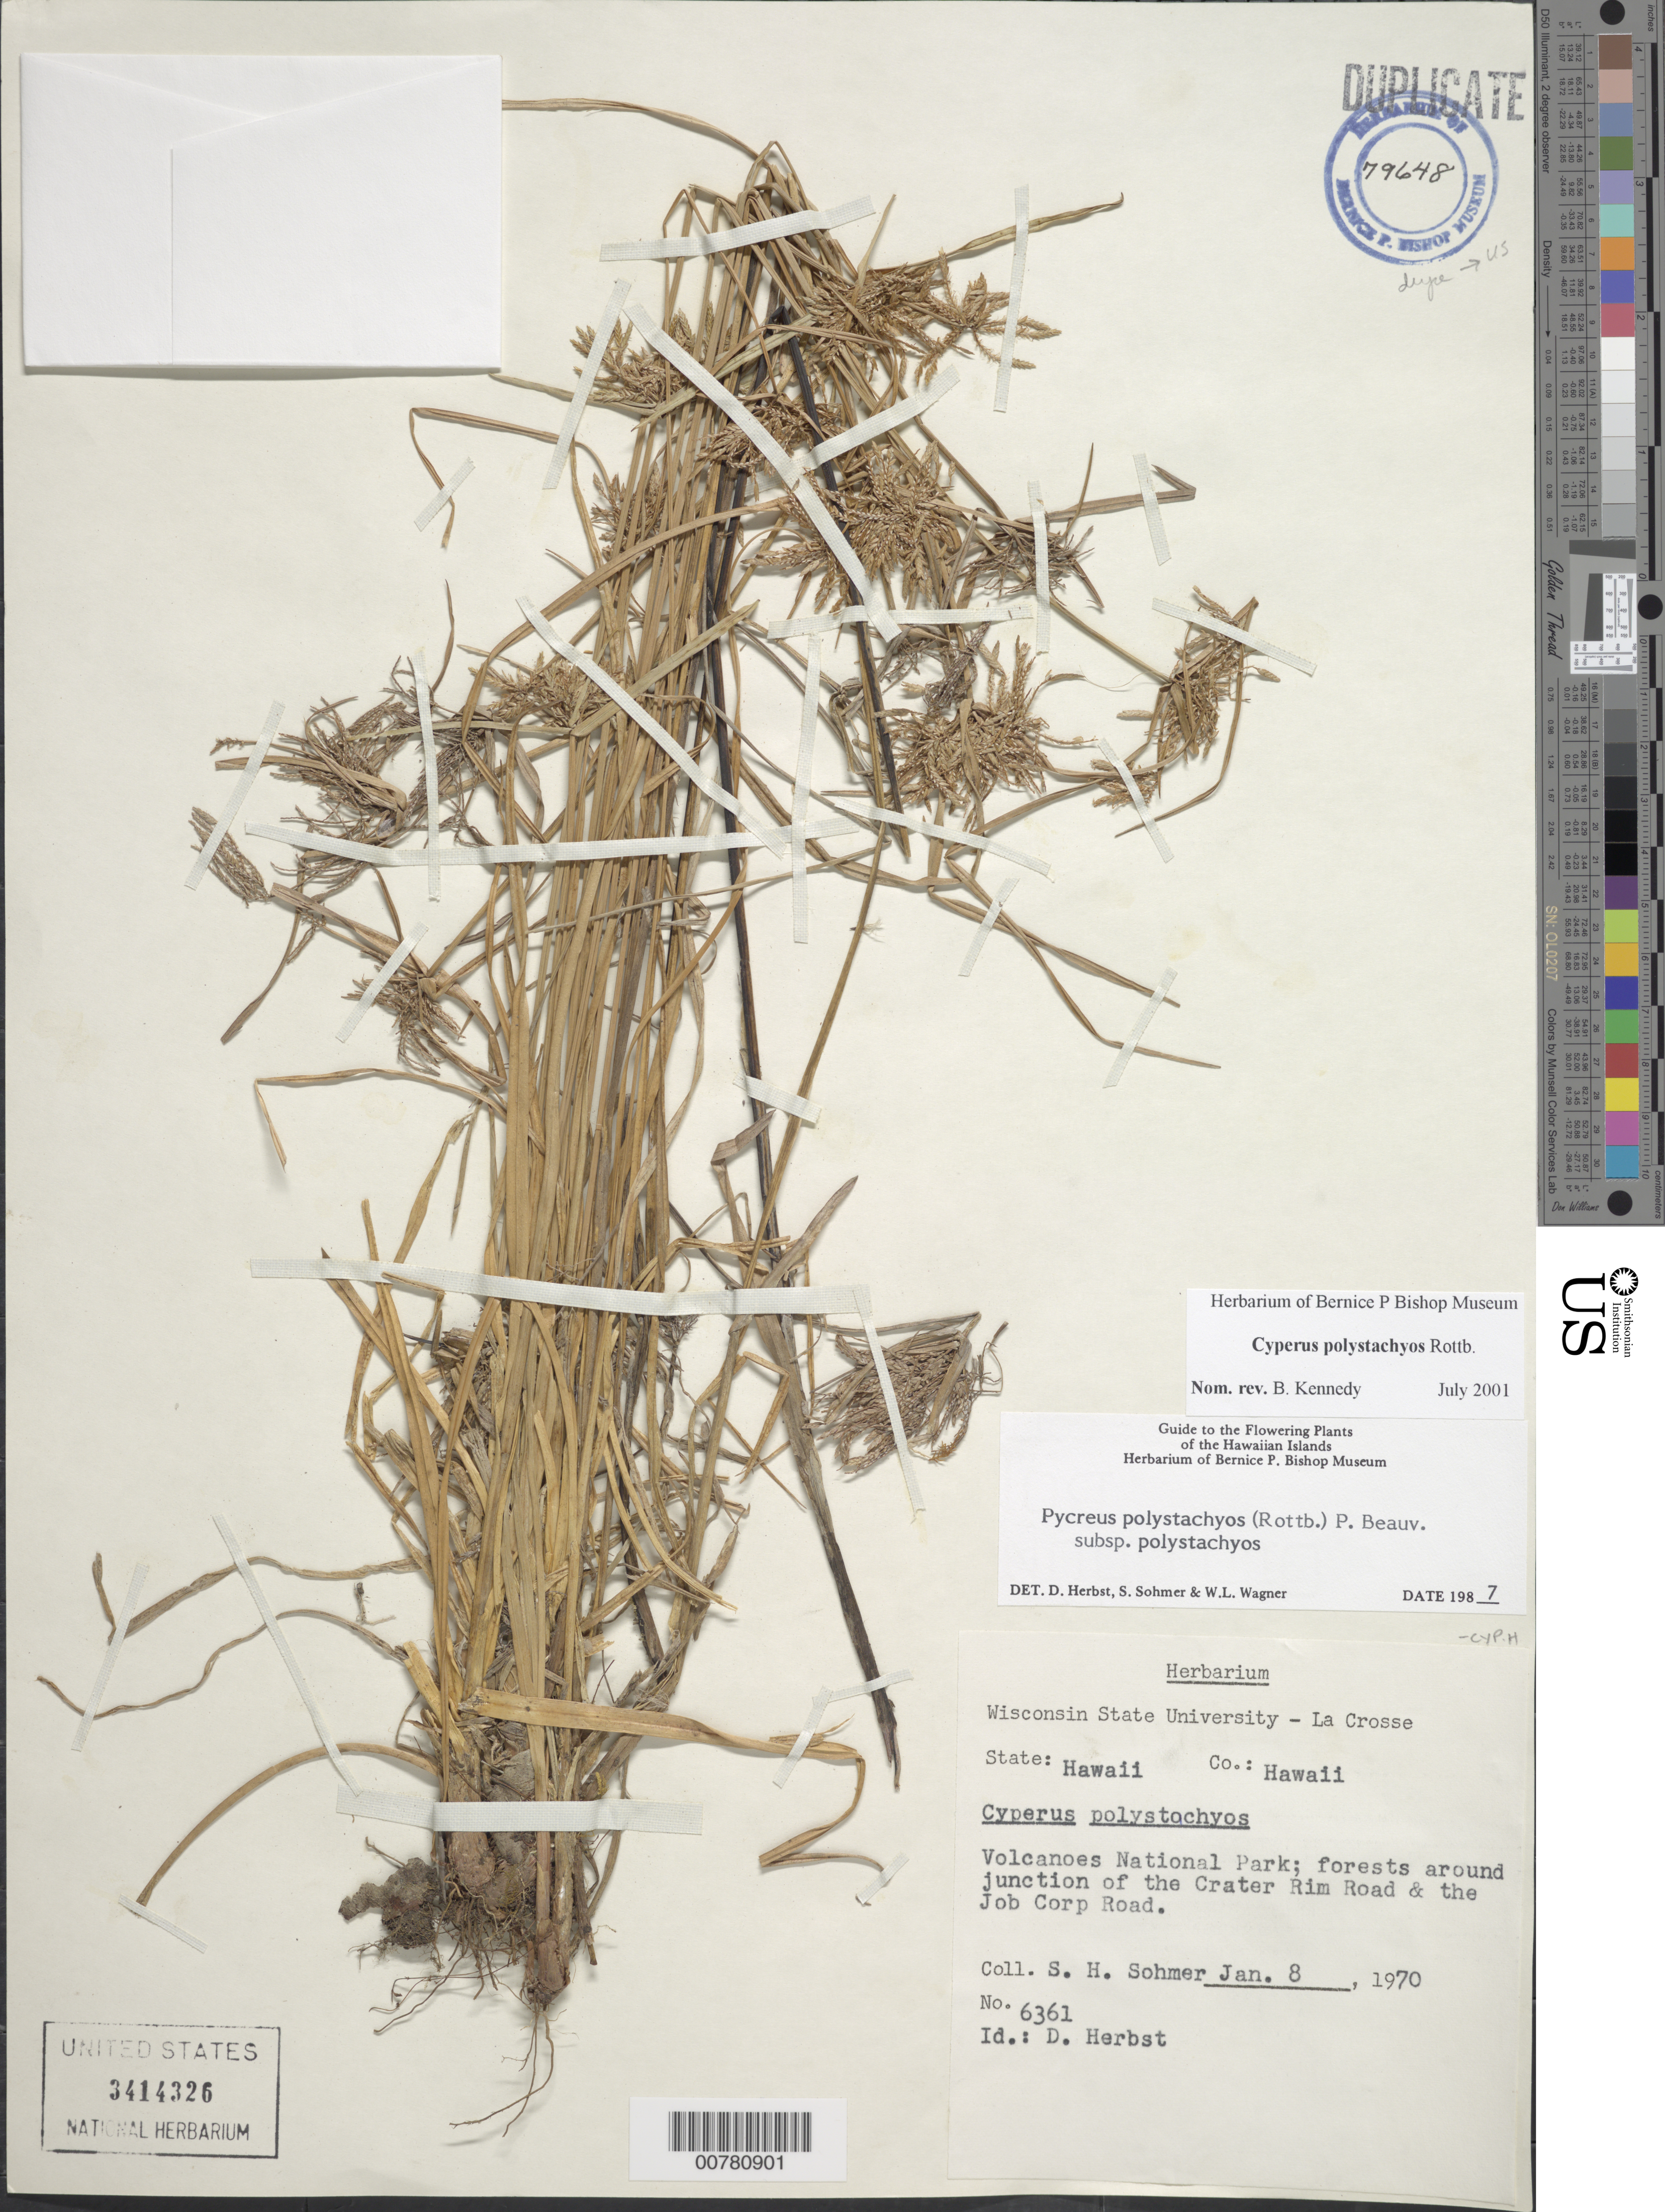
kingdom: Plantae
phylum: Tracheophyta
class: Liliopsida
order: Poales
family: Cyperaceae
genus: Cyperus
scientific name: Cyperus polystachyos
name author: Rottb.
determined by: Kennedy, B.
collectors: S. H. Sohmer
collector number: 6361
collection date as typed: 8 Jan 1970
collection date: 1970-01-08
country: United States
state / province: Hawaii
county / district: Hawaii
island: Hawaii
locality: Volcanoes National Park; forests around junction of Crater Rim Road and the Job Corps Road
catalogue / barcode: US 3414326